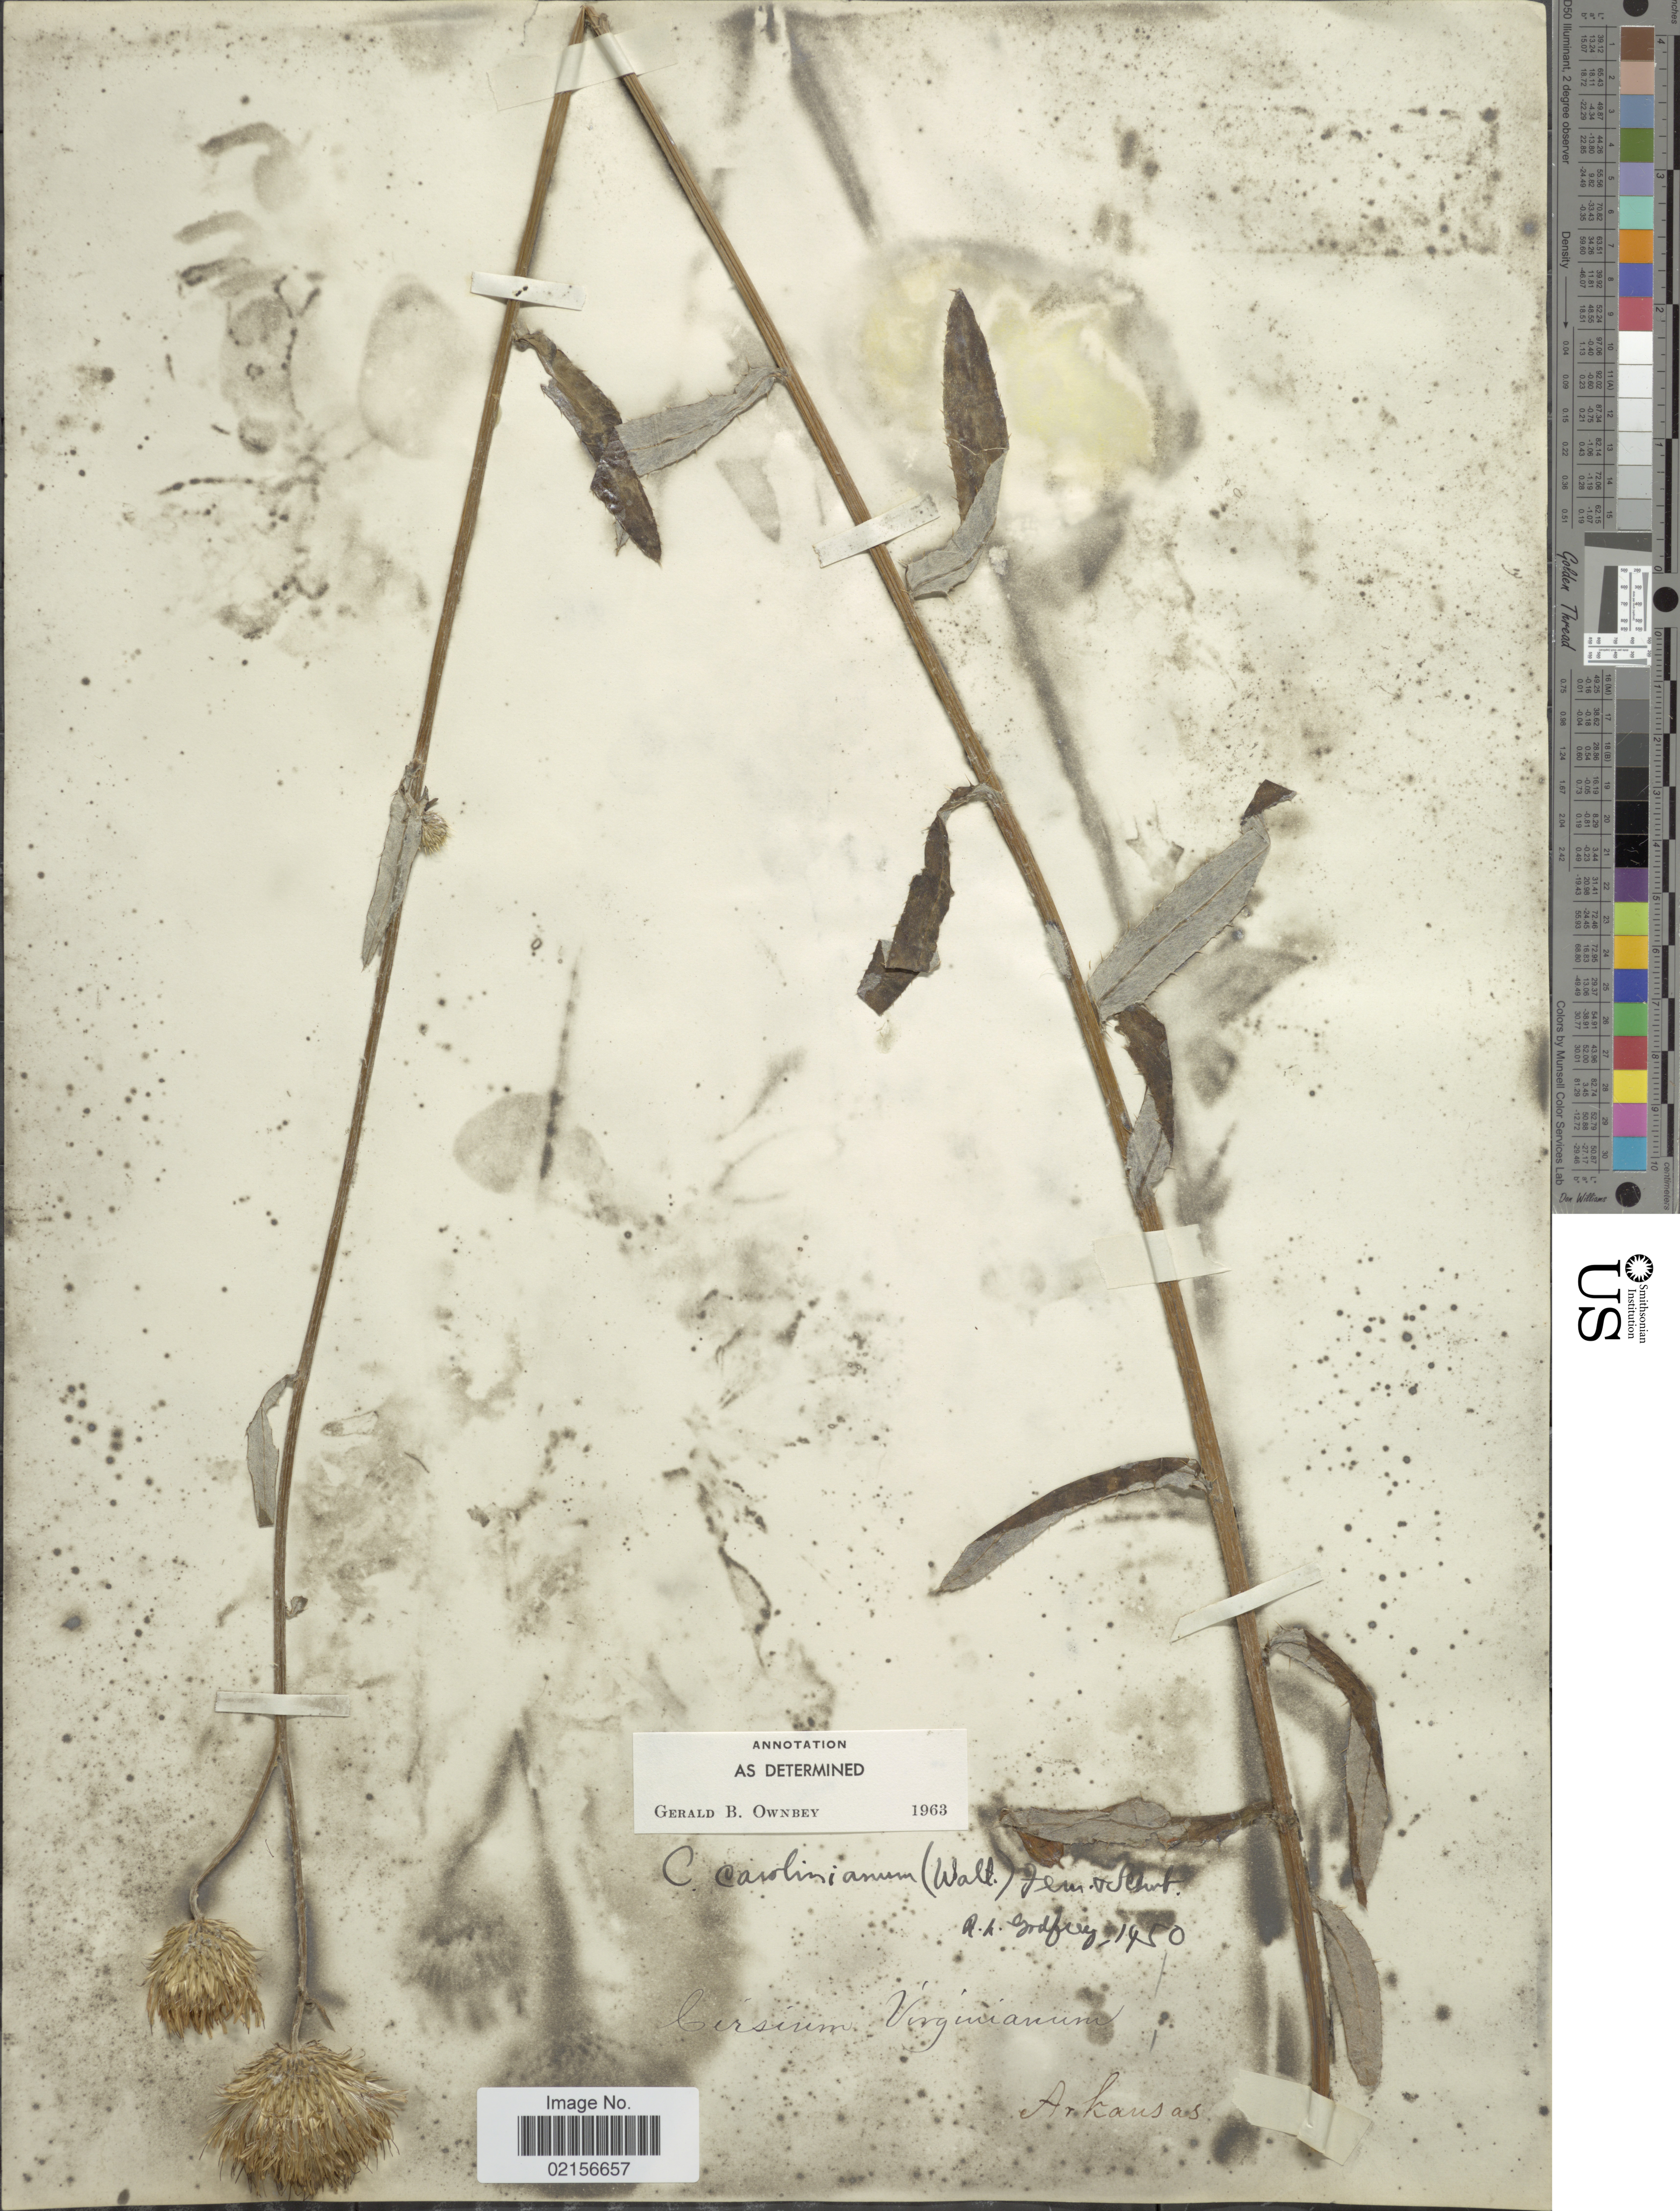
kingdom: Plantae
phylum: Tracheophyta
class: Magnoliopsida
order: Asterales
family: Asteraceae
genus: Cirsium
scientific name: Cirsium carolinianum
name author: (Walter) Fernald & Schub.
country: United States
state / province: Arkansas